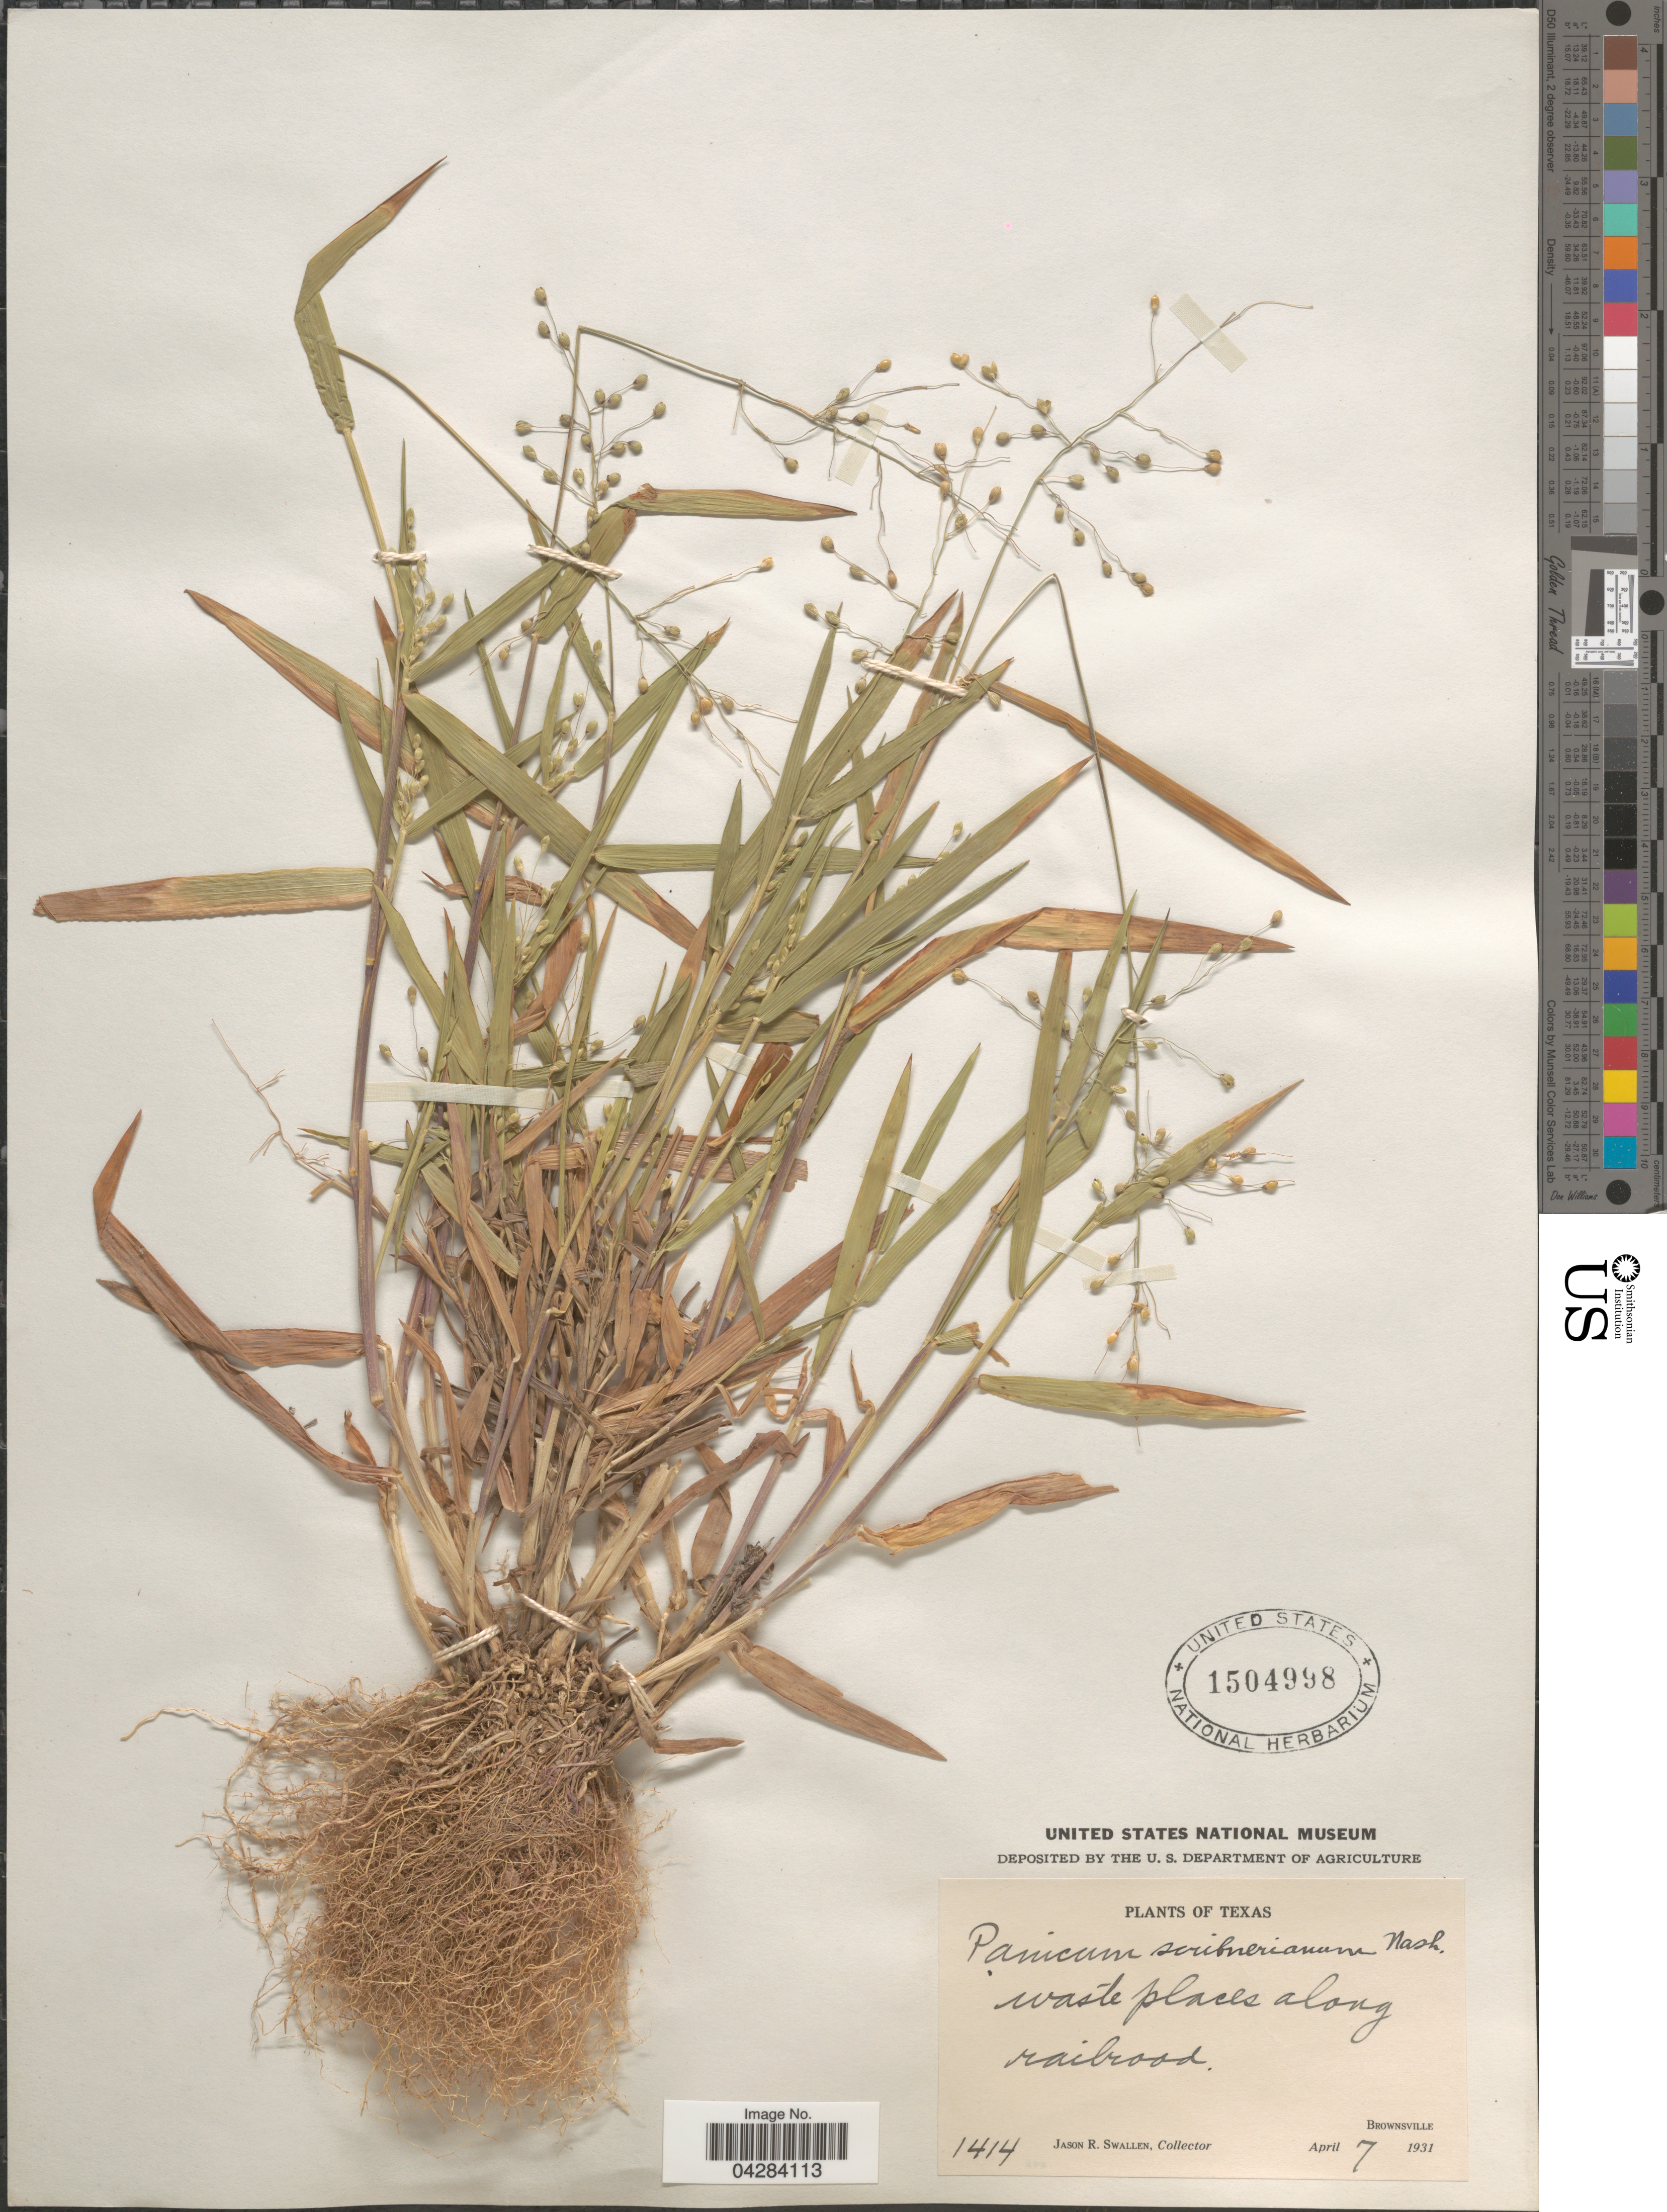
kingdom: Plantae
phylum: Tracheophyta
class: Liliopsida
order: Poales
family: Poaceae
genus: Dichanthelium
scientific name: Dichanthelium oligosanthes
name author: (Schult.) Gould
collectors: J. R. Swallen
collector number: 1414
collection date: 1931-04-07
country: United States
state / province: Texas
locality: Waste places along railroad. Brownsville.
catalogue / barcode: US 1504998